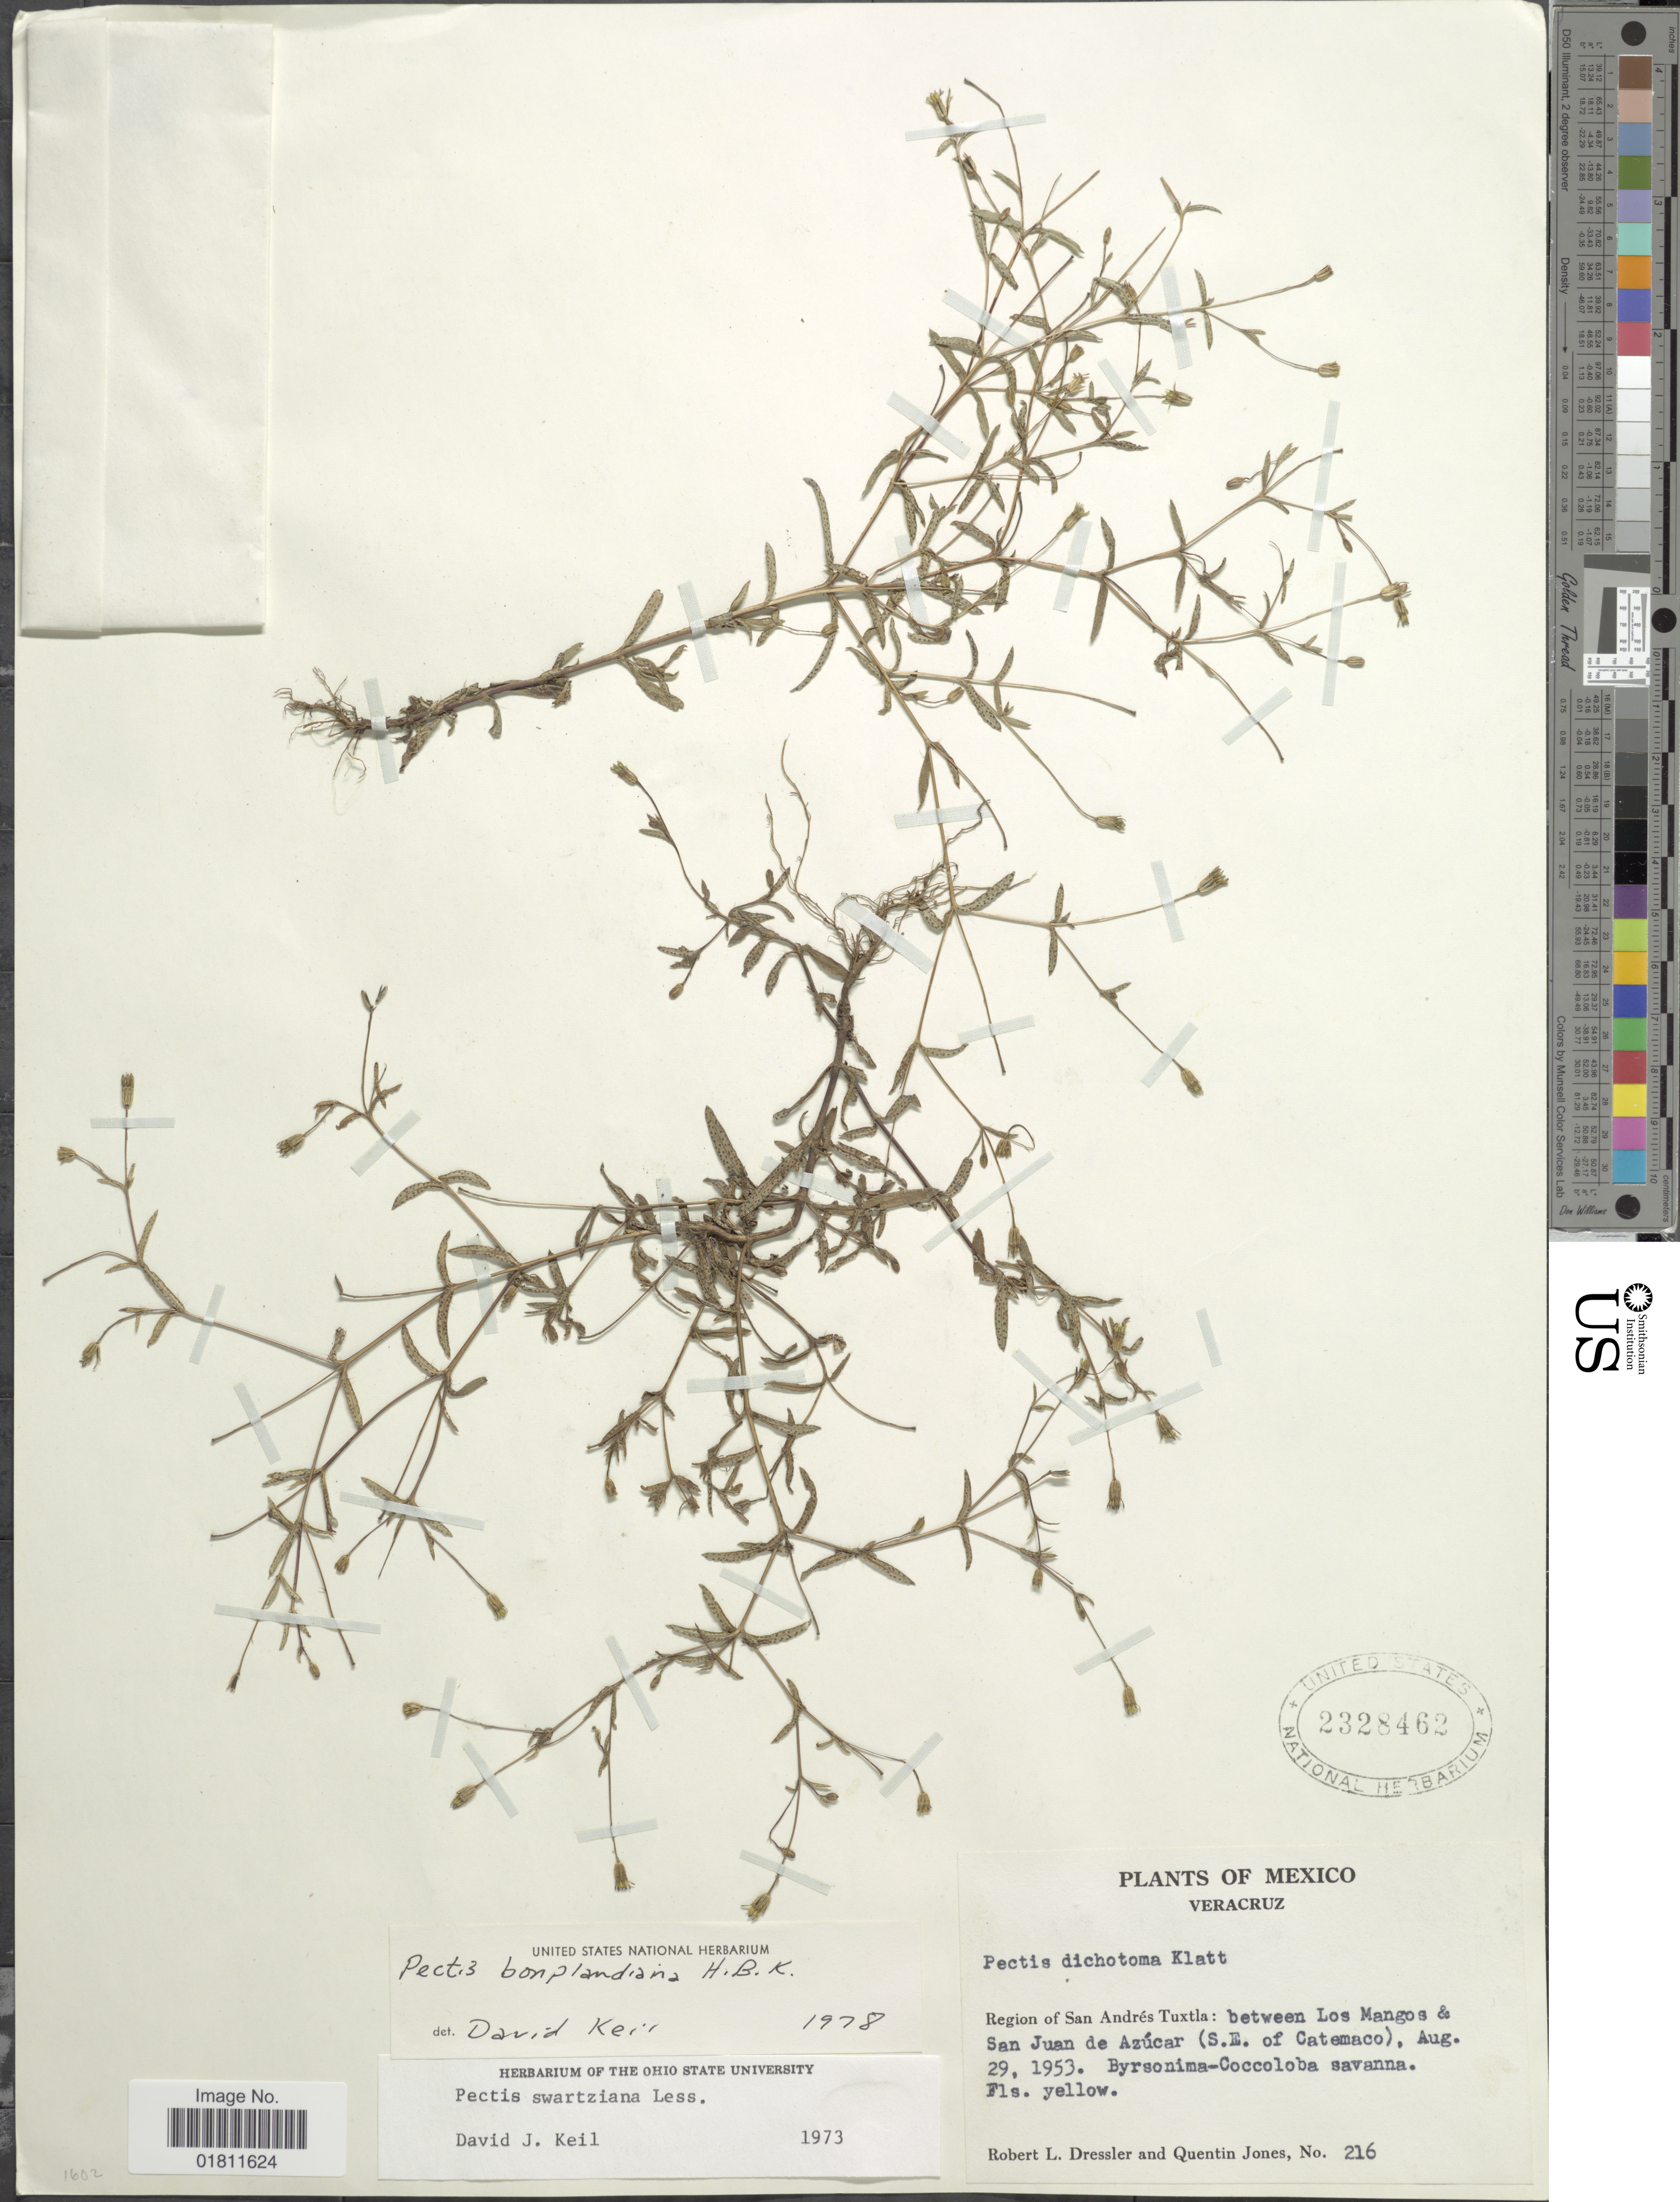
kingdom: Plantae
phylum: Tracheophyta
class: Magnoliopsida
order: Asterales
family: Asteraceae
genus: Pectis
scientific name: Pectis bonplandiana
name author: Kunth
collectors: R. Dressler & Q. Jones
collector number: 216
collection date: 1953-08-29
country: Mexico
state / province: Veracruz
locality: Mexico. Region of San Andres Tuxtla: between Los Mangos & San Juan de Azucar (S. E. of Catemaco).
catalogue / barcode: US 2328462